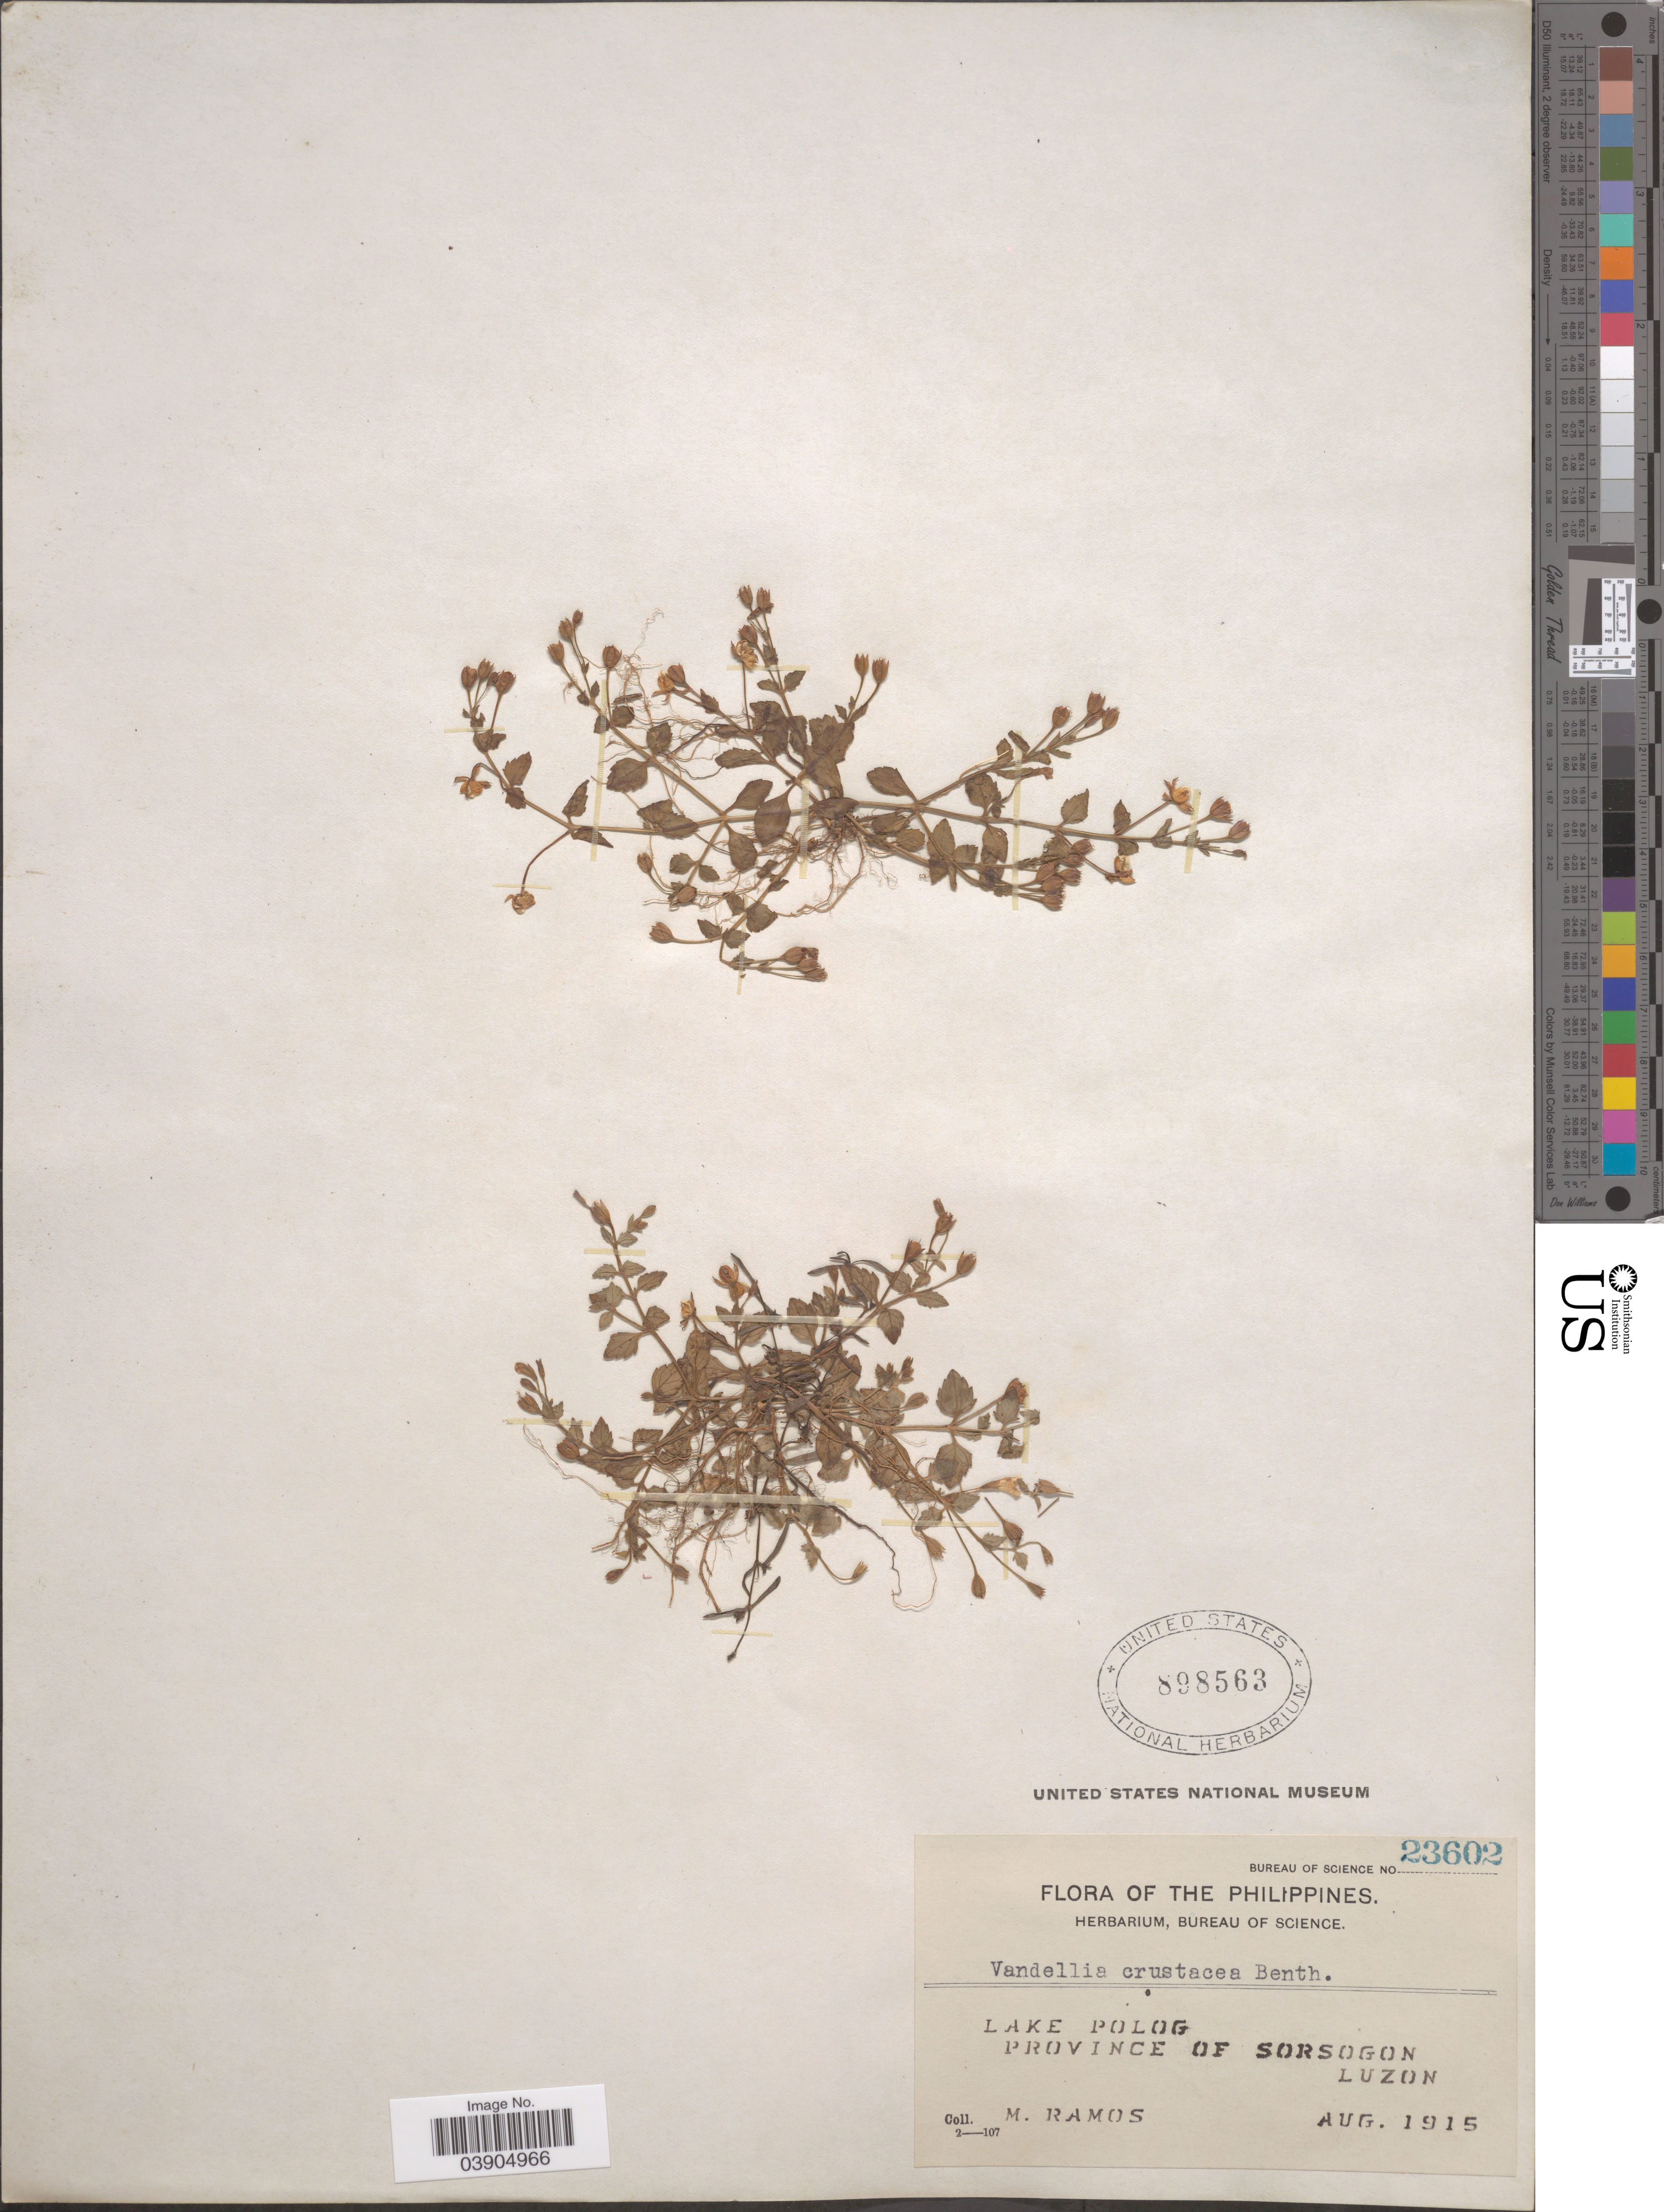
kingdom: Plantae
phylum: Tracheophyta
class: Magnoliopsida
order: Lamiales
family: Linderniaceae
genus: Lindernia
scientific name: Lindernia crustacea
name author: (L.) F. Muell.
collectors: M. Ramos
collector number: Bureau of Science 23602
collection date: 1915-08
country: Philippines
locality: Lake Polog, Province of Sorsogon, Luzon.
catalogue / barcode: US 898563